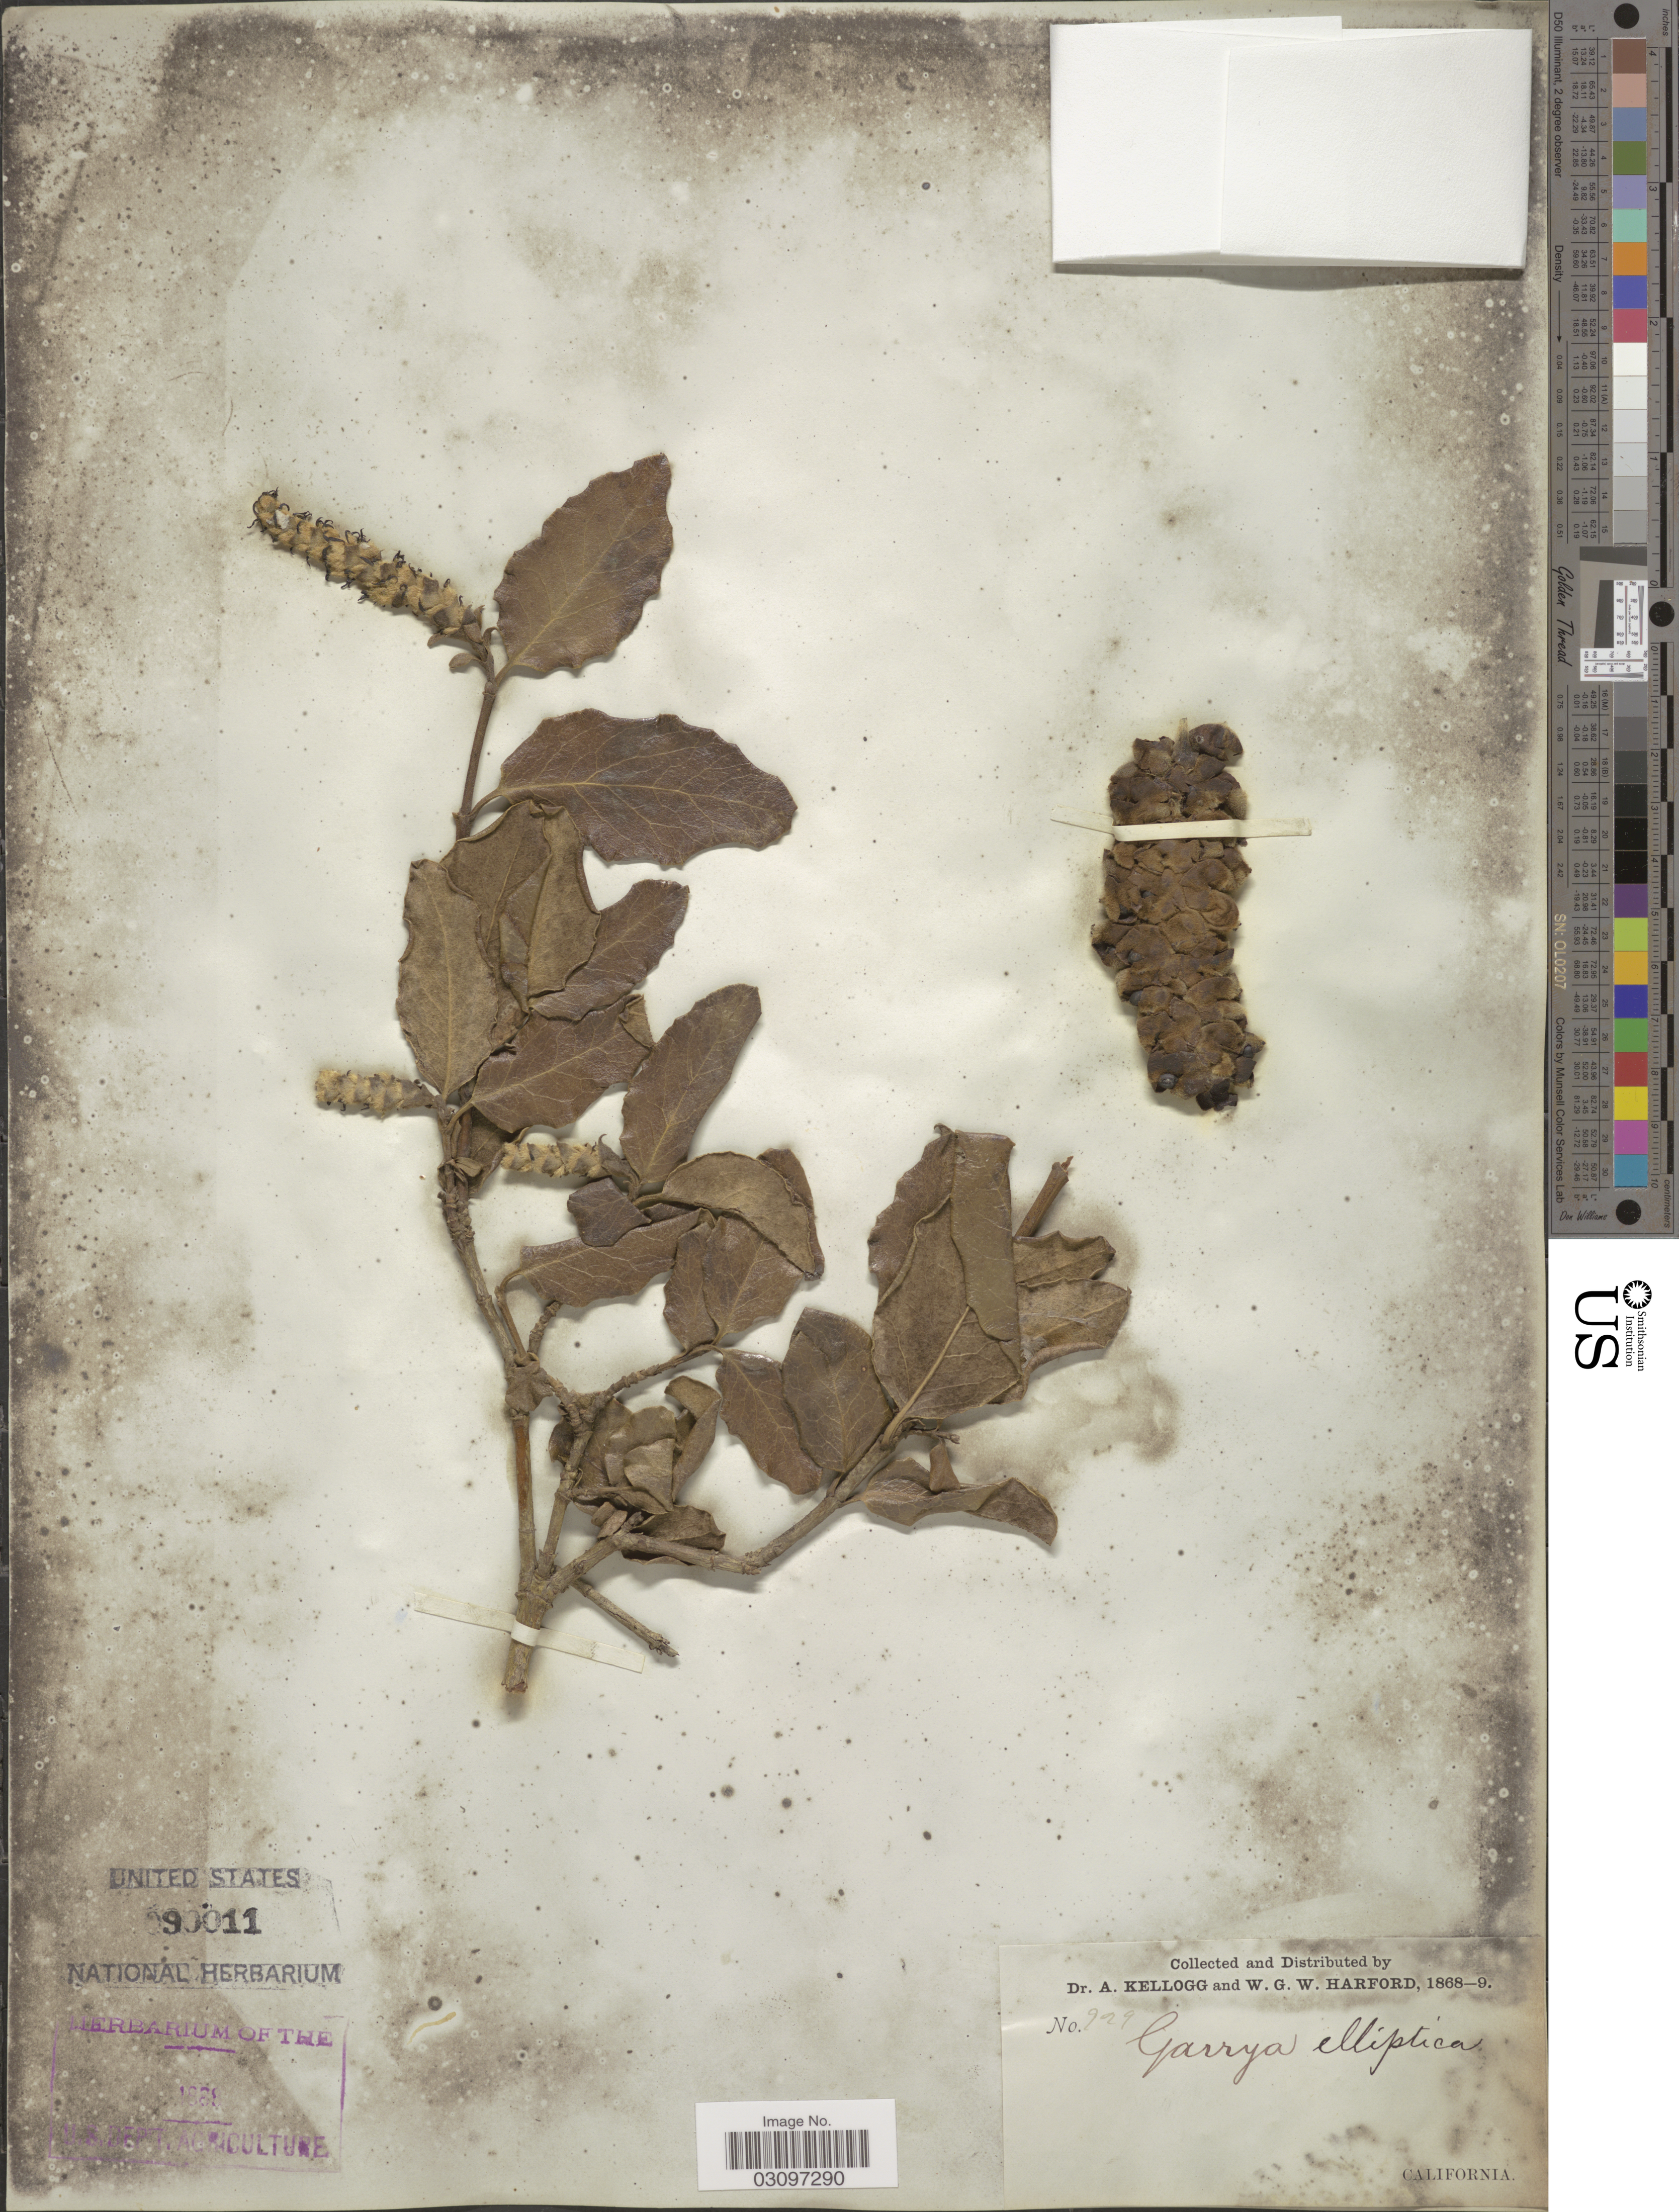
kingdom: Plantae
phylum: Tracheophyta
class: Magnoliopsida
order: Garryales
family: Garryaceae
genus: Garrya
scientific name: Garrya elliptica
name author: Douglas ex Lindl.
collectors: A. Kellogg & W. G. W. Harford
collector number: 929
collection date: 1868/1869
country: United States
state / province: California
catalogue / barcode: US 90011